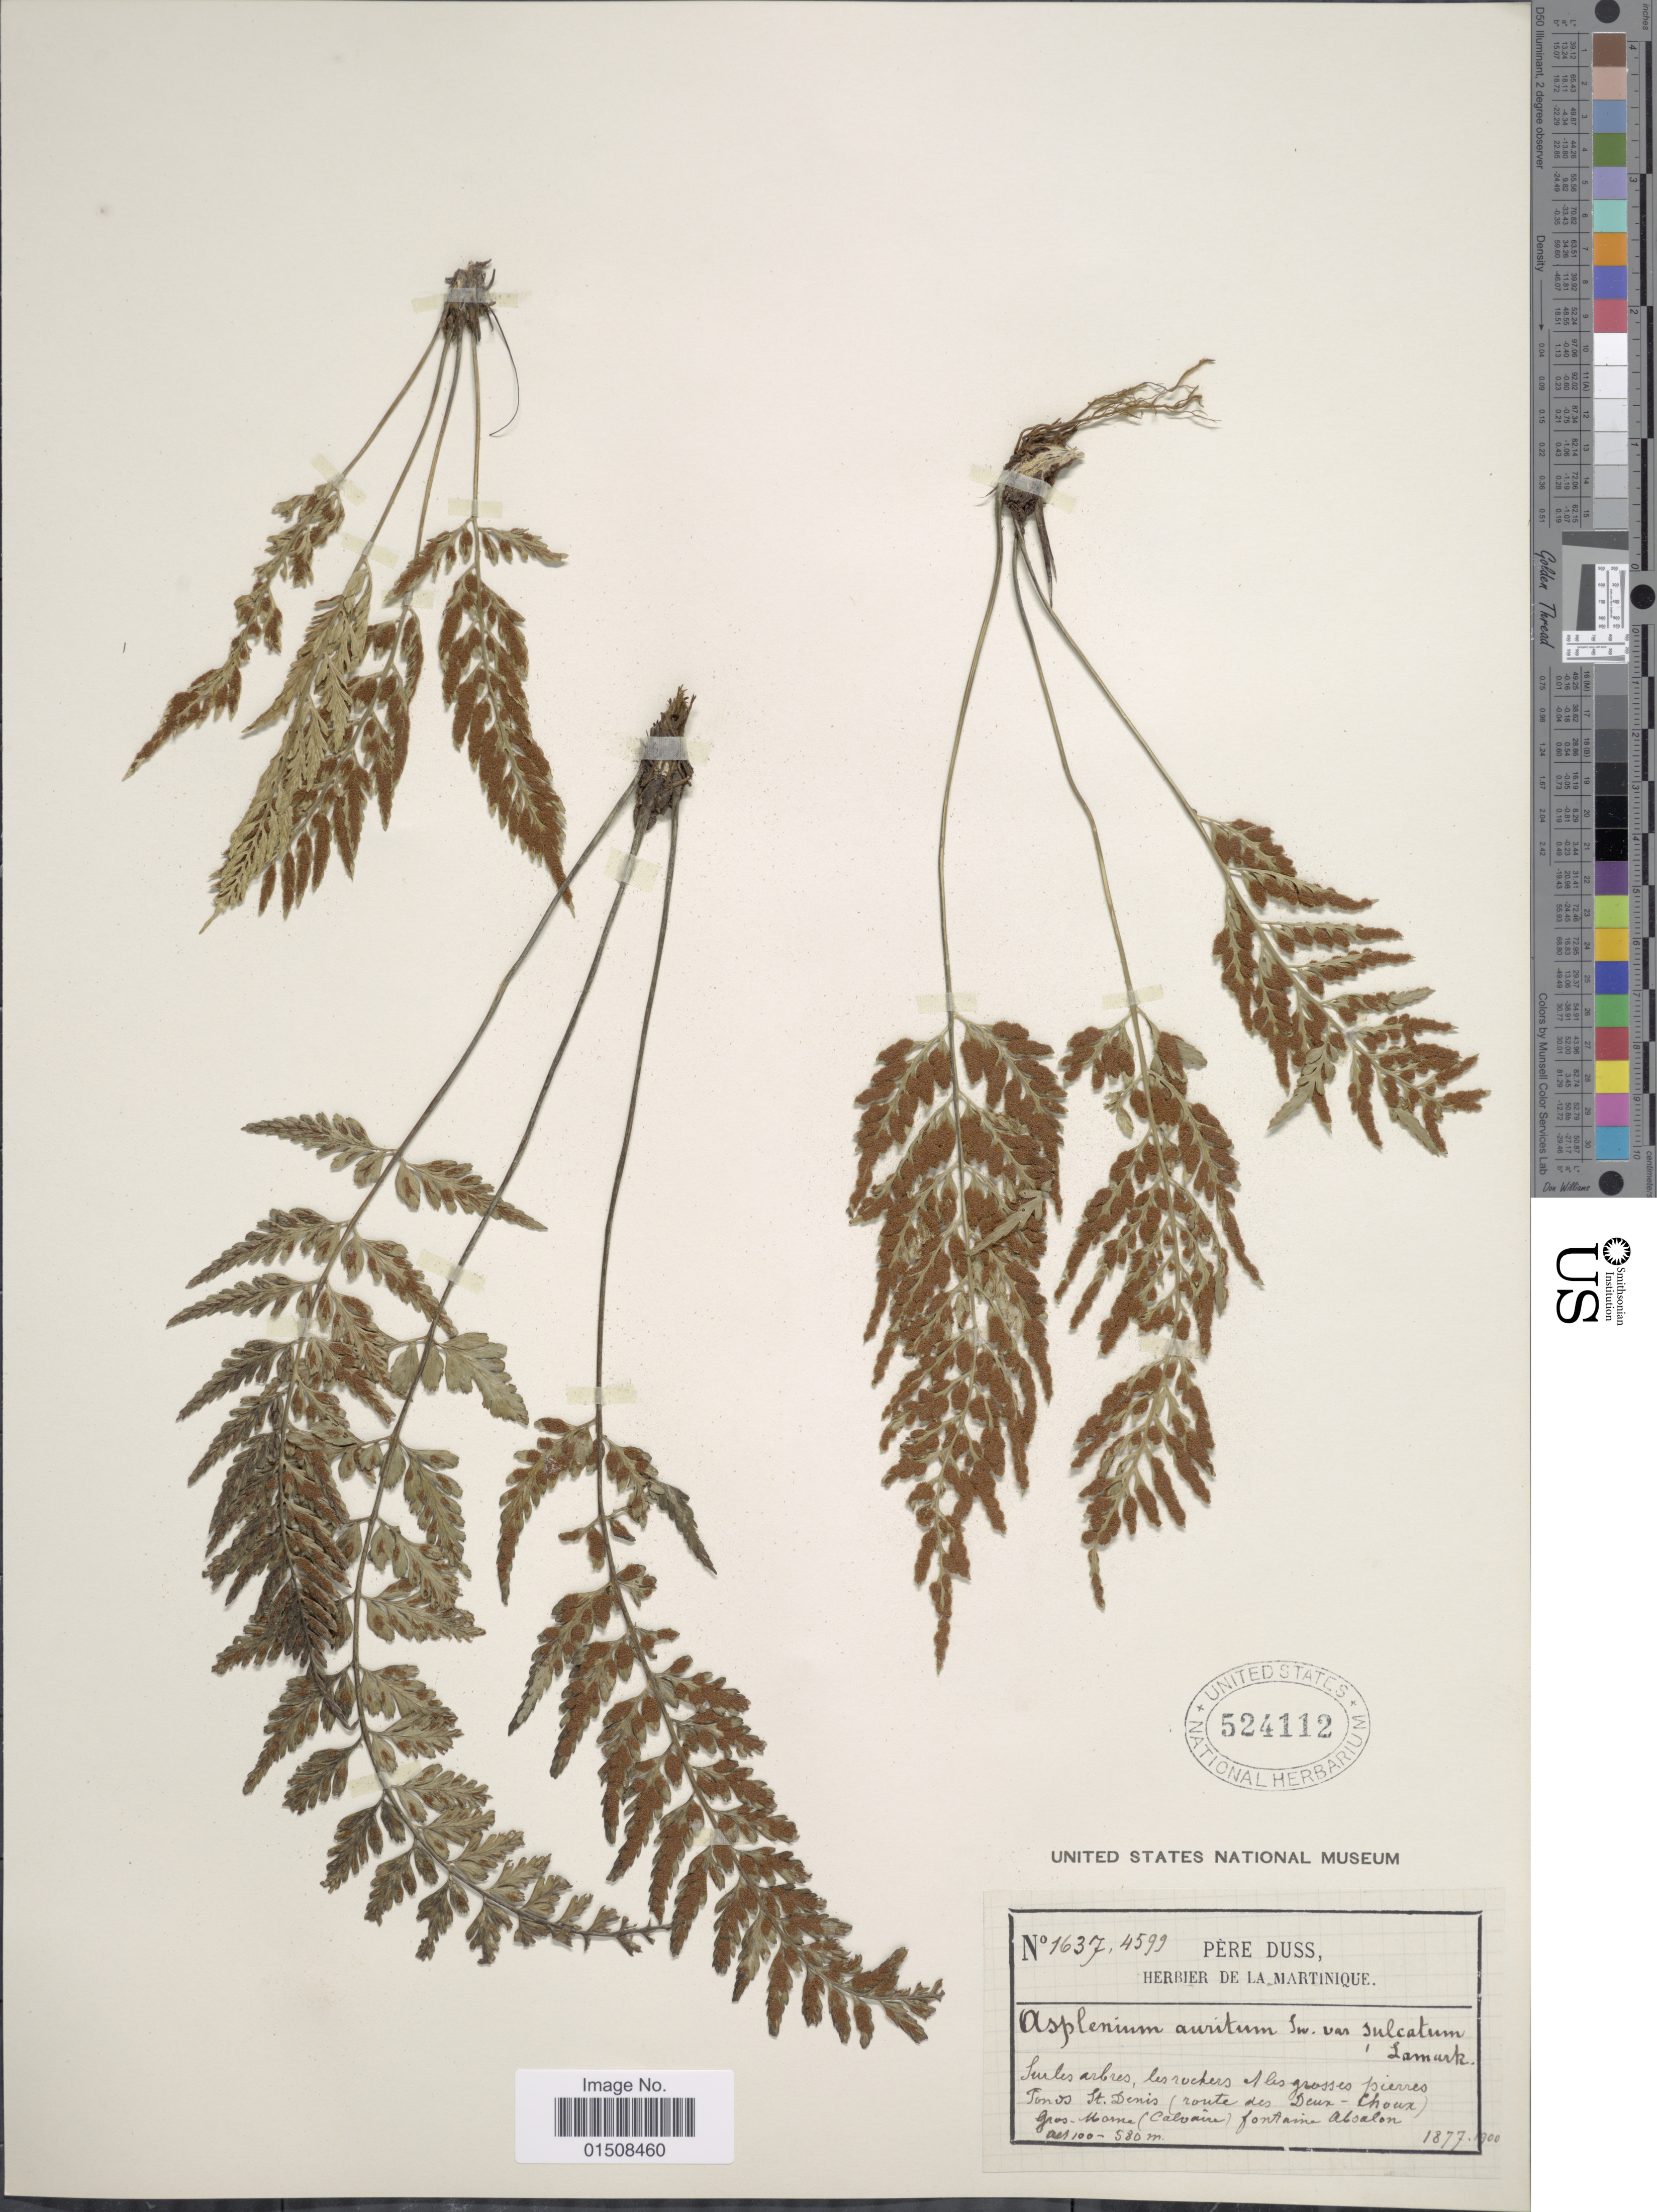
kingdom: Plantae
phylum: Tracheophyta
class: Polypodiopsida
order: Polypodiales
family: Aspleniaceae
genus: Asplenium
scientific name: Asplenium auritum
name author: Sw.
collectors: Père Duss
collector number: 1637/4599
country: Martinique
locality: Sur les arbres, les rochers et les grosses pierres Fonds St. Denis (route des Deux- Choux) Gros-Morne (Calvaire) fontaine Absalon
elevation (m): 100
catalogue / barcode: US 524112